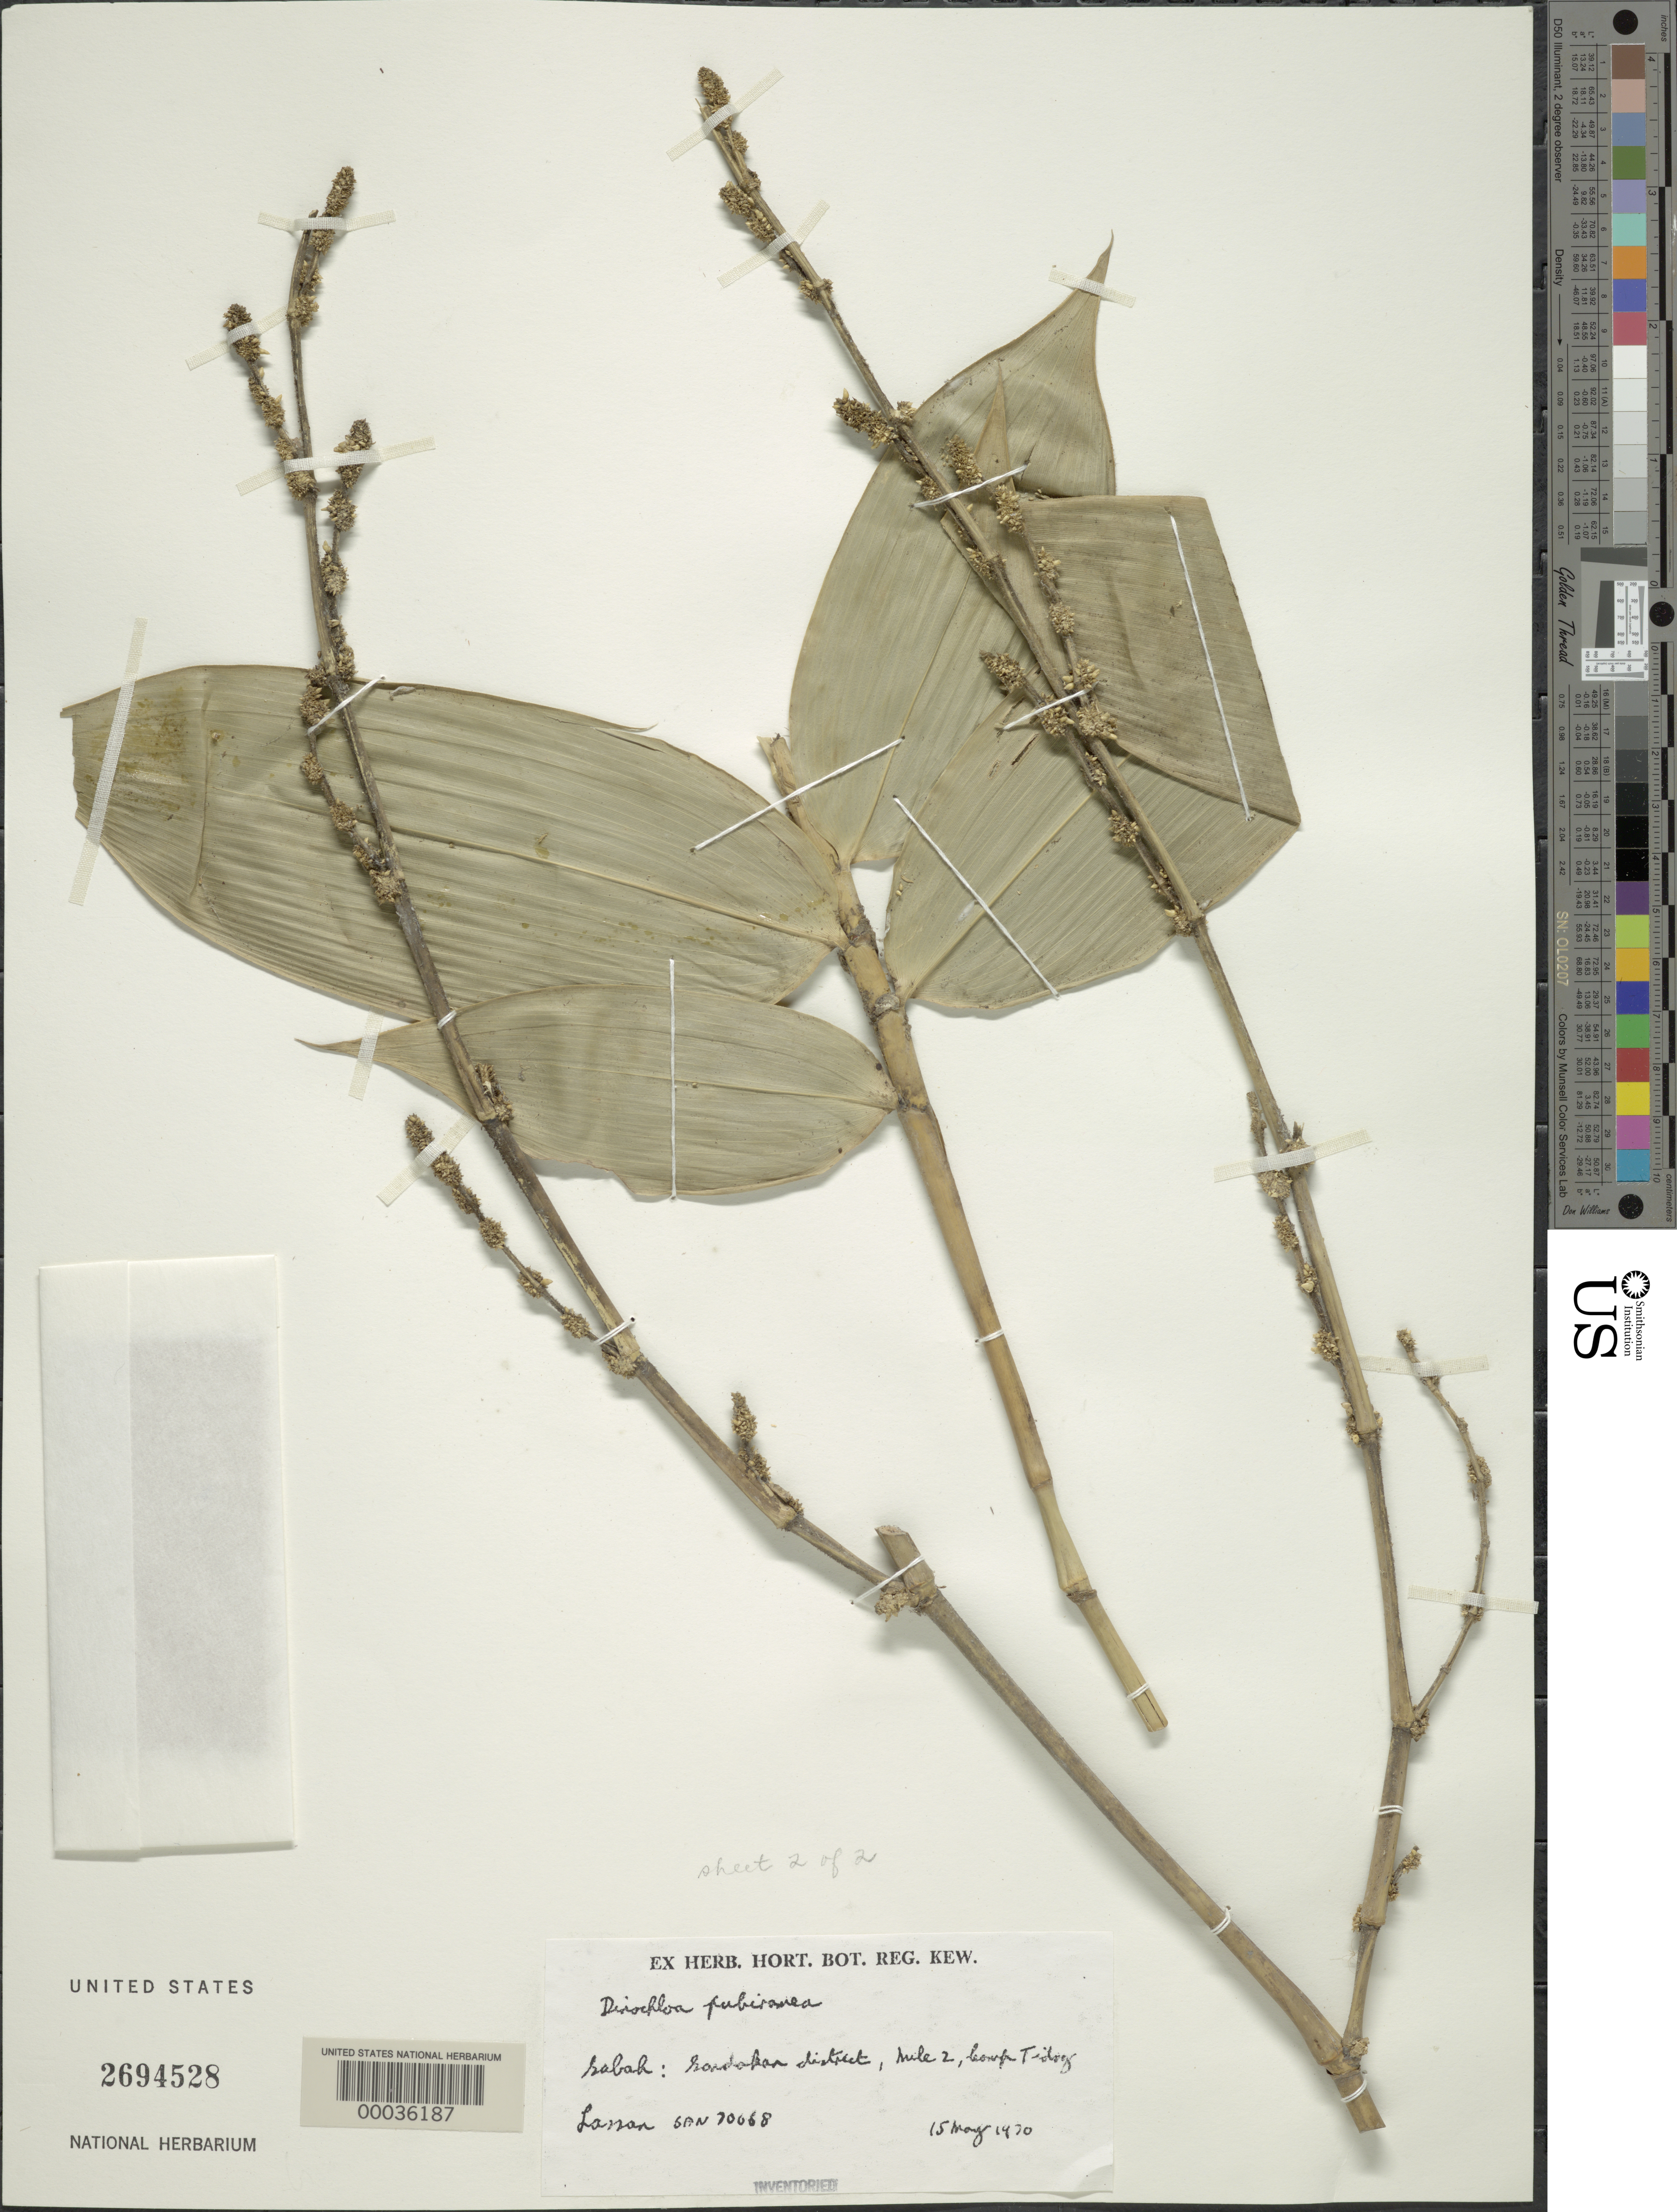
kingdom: Plantae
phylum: Tracheophyta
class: Liliopsida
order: Poales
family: Poaceae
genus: Dinochloa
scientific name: Dinochloa pubiramea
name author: Merr. ex Gamble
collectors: -. Lasson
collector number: San 70668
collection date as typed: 15 May 1970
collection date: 1970-05-15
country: Malaysia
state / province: Sabah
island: Borneo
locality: Sandakan district, mile 2, leomp tidoy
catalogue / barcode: US 2694528